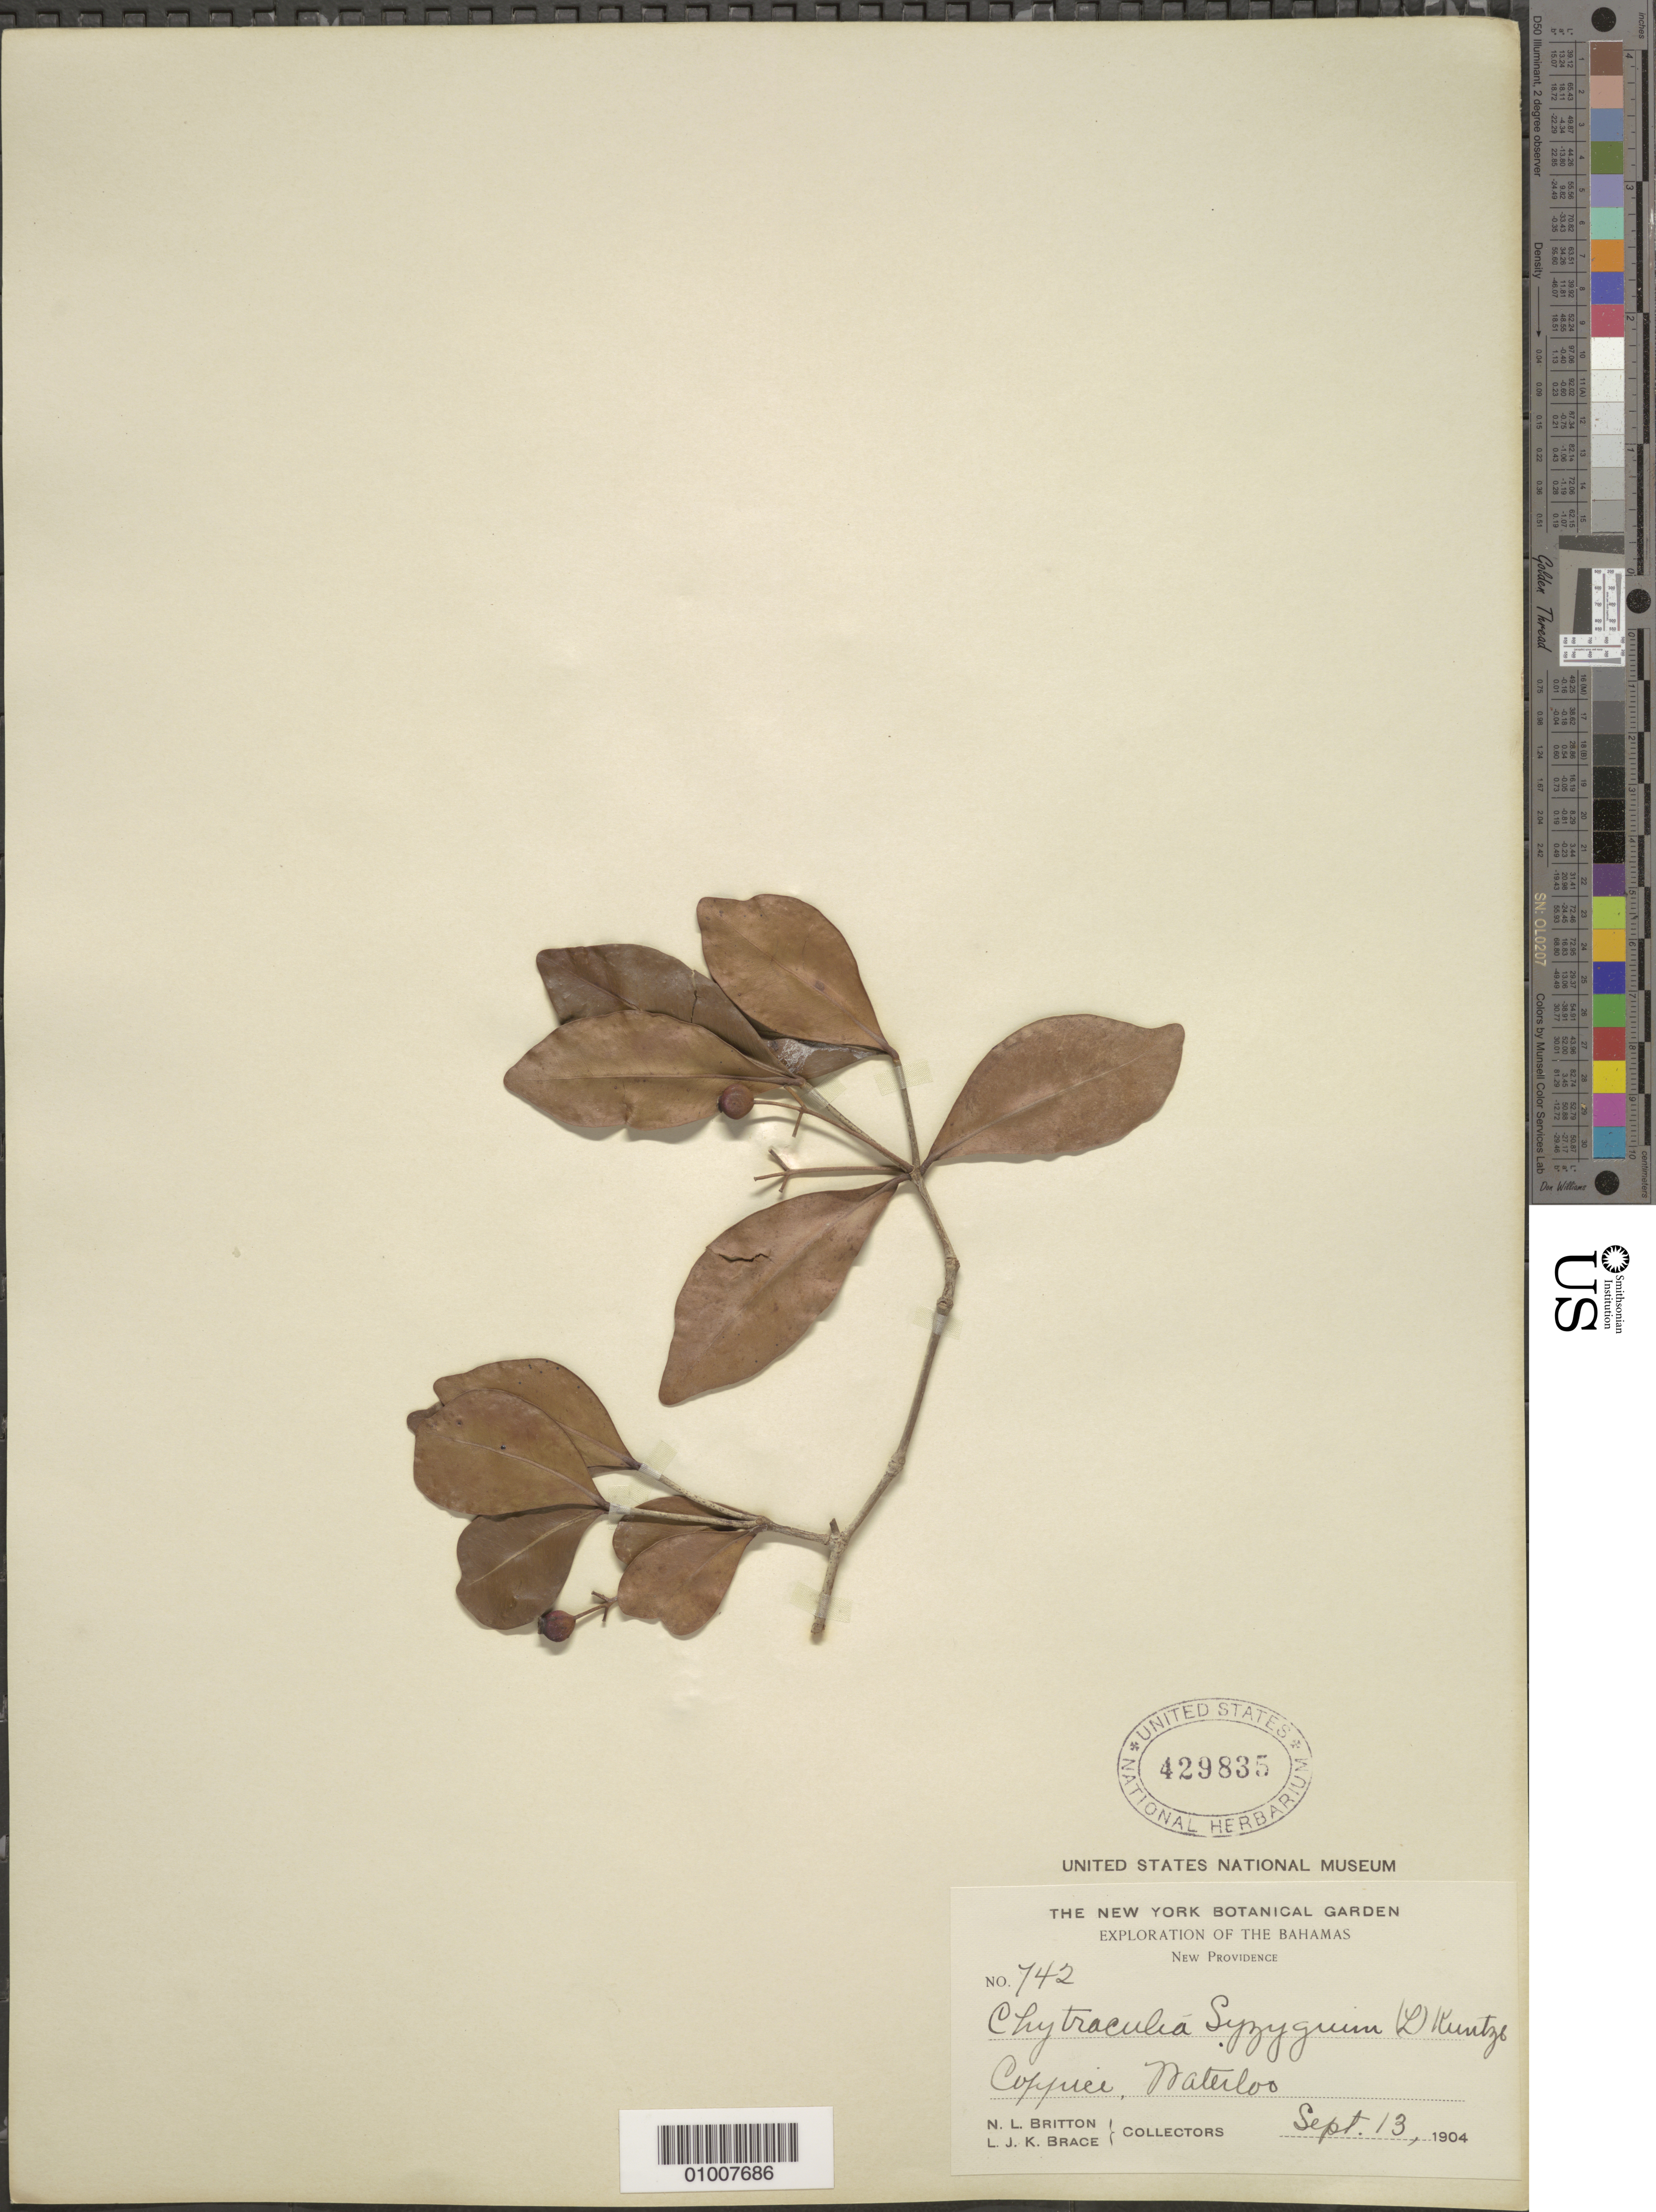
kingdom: Plantae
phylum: Tracheophyta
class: Magnoliopsida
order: Myrtales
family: Myrtaceae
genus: Myrcia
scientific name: Myrcia zuzygium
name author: (L.) A.R. Lourenço & E. Lucas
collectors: N. Britton & L. J. K. Brace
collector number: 742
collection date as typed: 13 Sep 1904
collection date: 1904-09-13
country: Bahamas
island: New Providence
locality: Waterloo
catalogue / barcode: US 429835